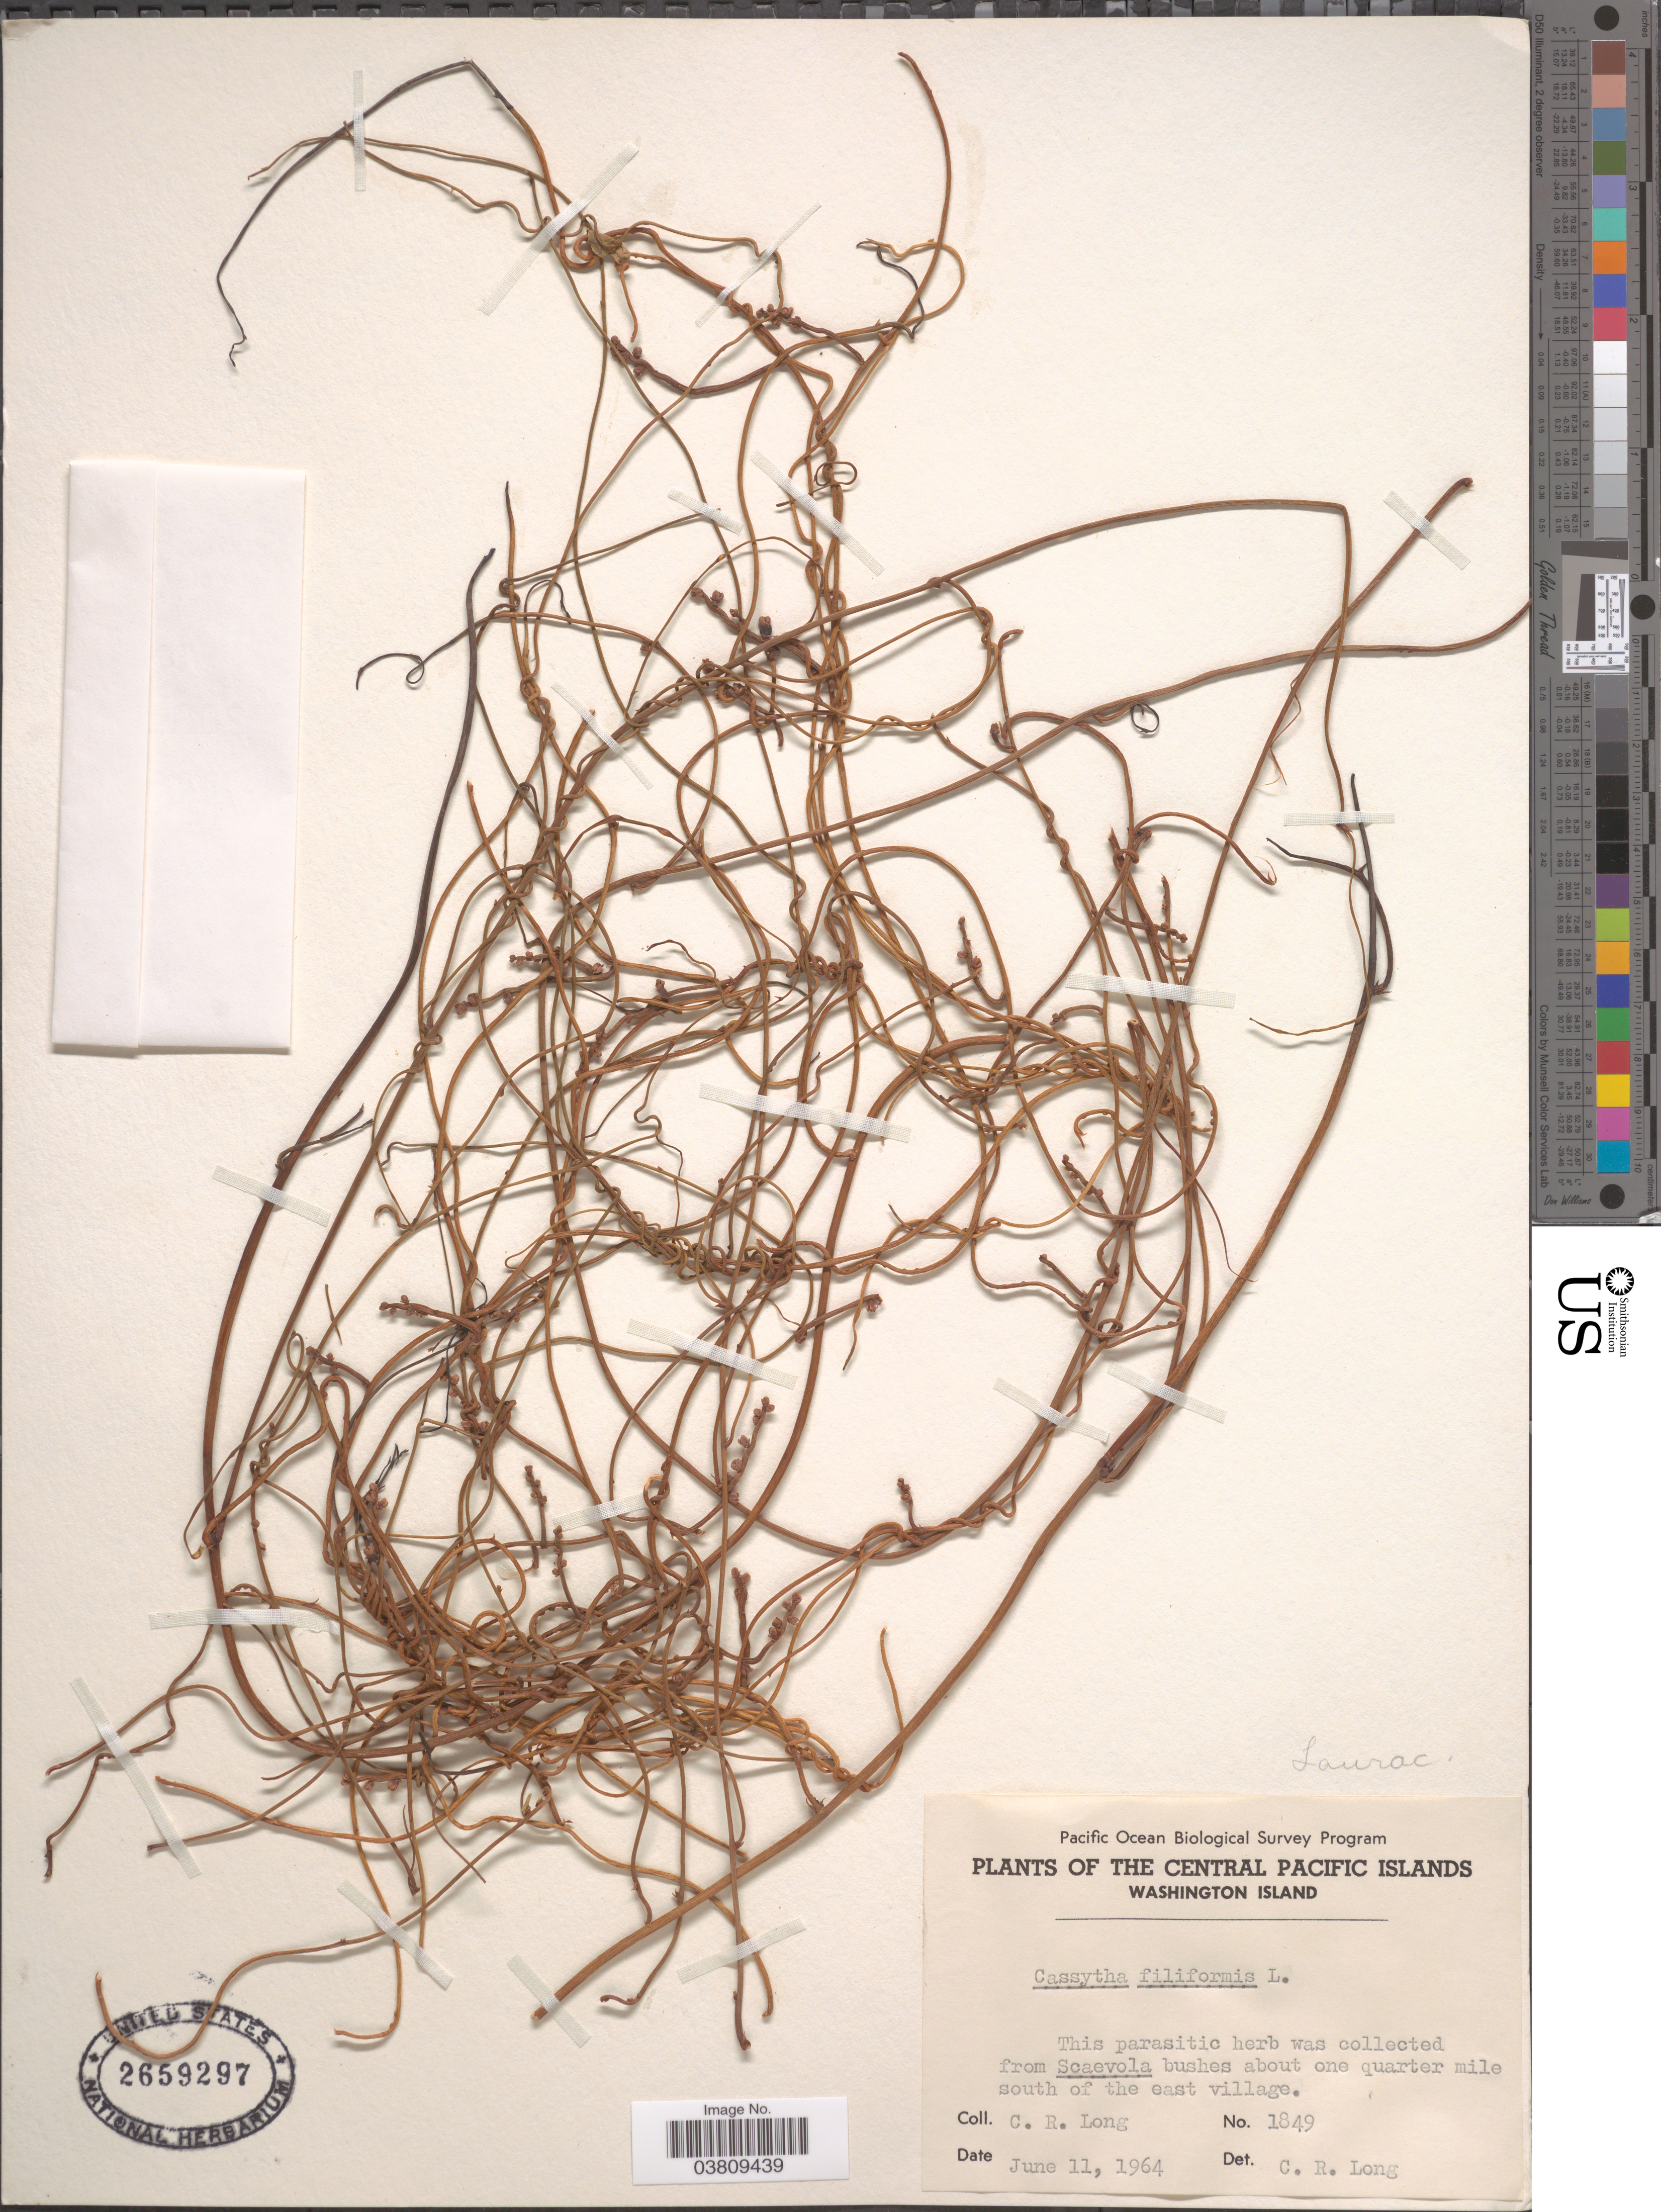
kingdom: Plantae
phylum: Tracheophyta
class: Magnoliopsida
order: Laurales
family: Lauraceae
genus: Cassytha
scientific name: Cassytha filiformis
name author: L.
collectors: C. R. Long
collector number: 1849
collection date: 1964-06-11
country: Kiribati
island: Teraina [Washington Island]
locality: The Central Pacific Islands. Washington Island. About one quarter mile south of the east village.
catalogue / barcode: US 2659297